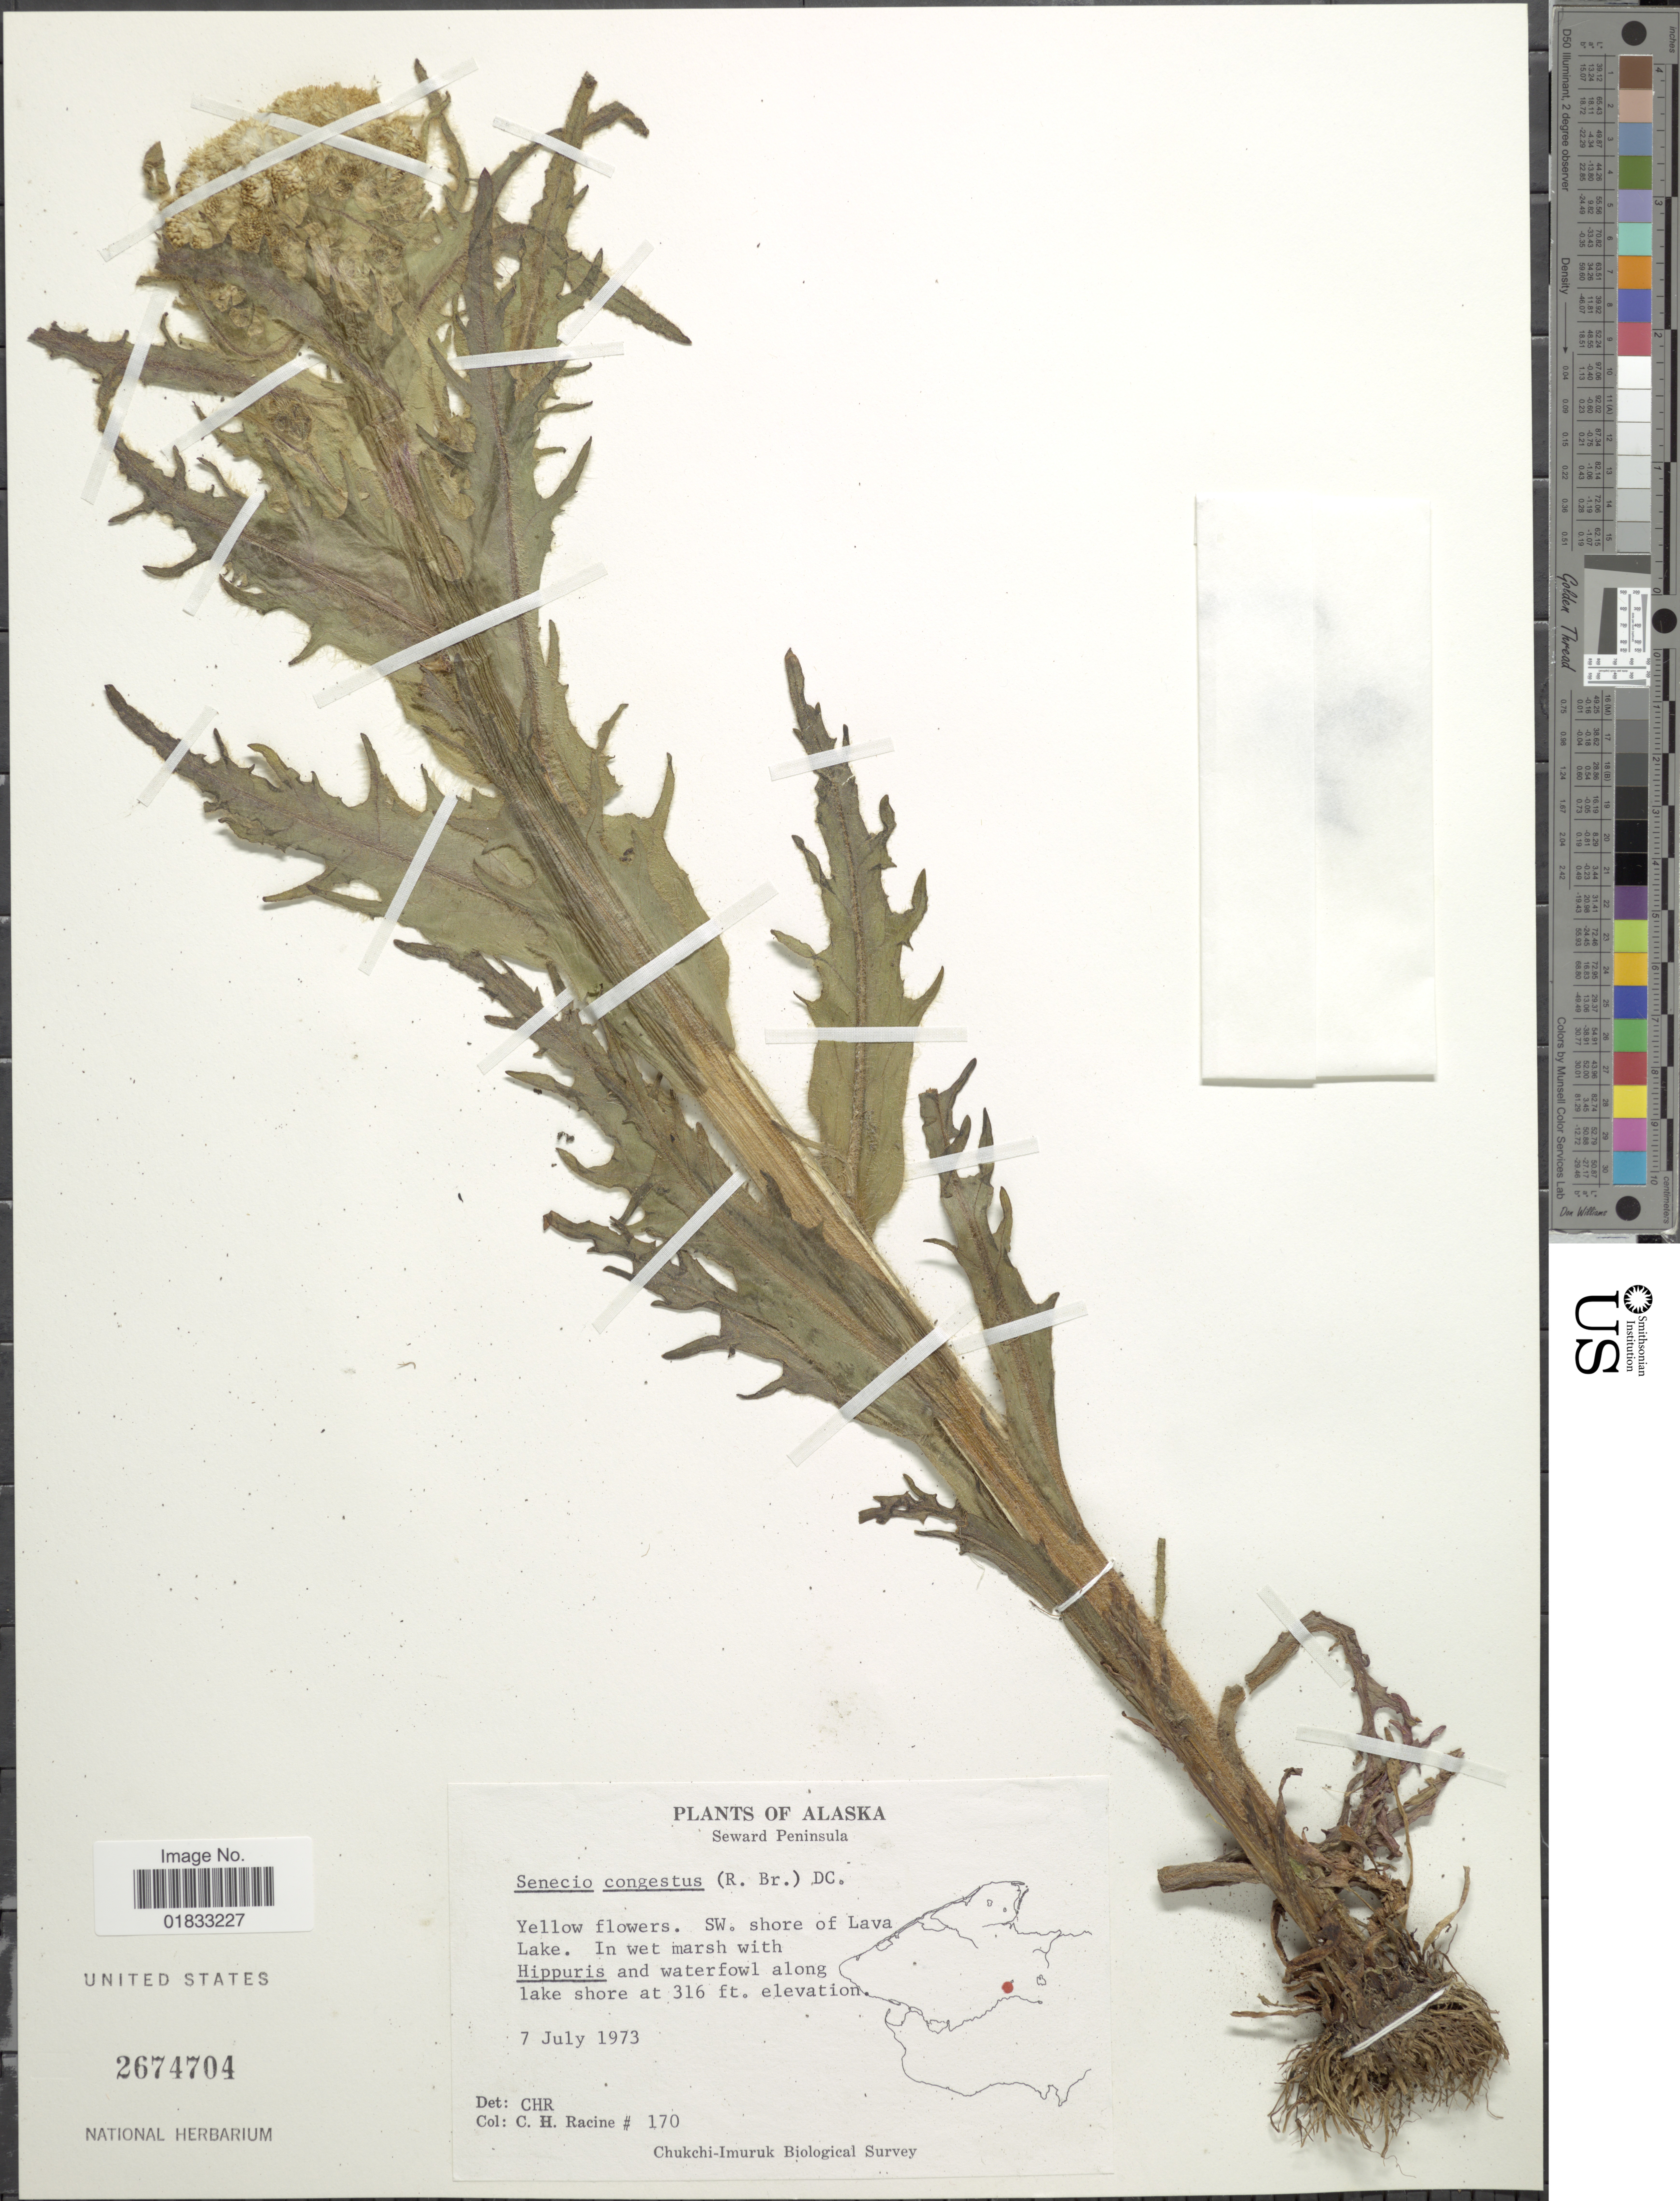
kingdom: Plantae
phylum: Tracheophyta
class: Magnoliopsida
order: Asterales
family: Asteraceae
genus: Tephroseris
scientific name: Tephroseris palustris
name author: (L.) Rchb.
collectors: C. Racine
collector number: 170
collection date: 1973-07-07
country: United States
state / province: Alaska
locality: Seward Peninsula, SW. shore of Lava Lake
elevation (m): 96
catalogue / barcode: US 2674704